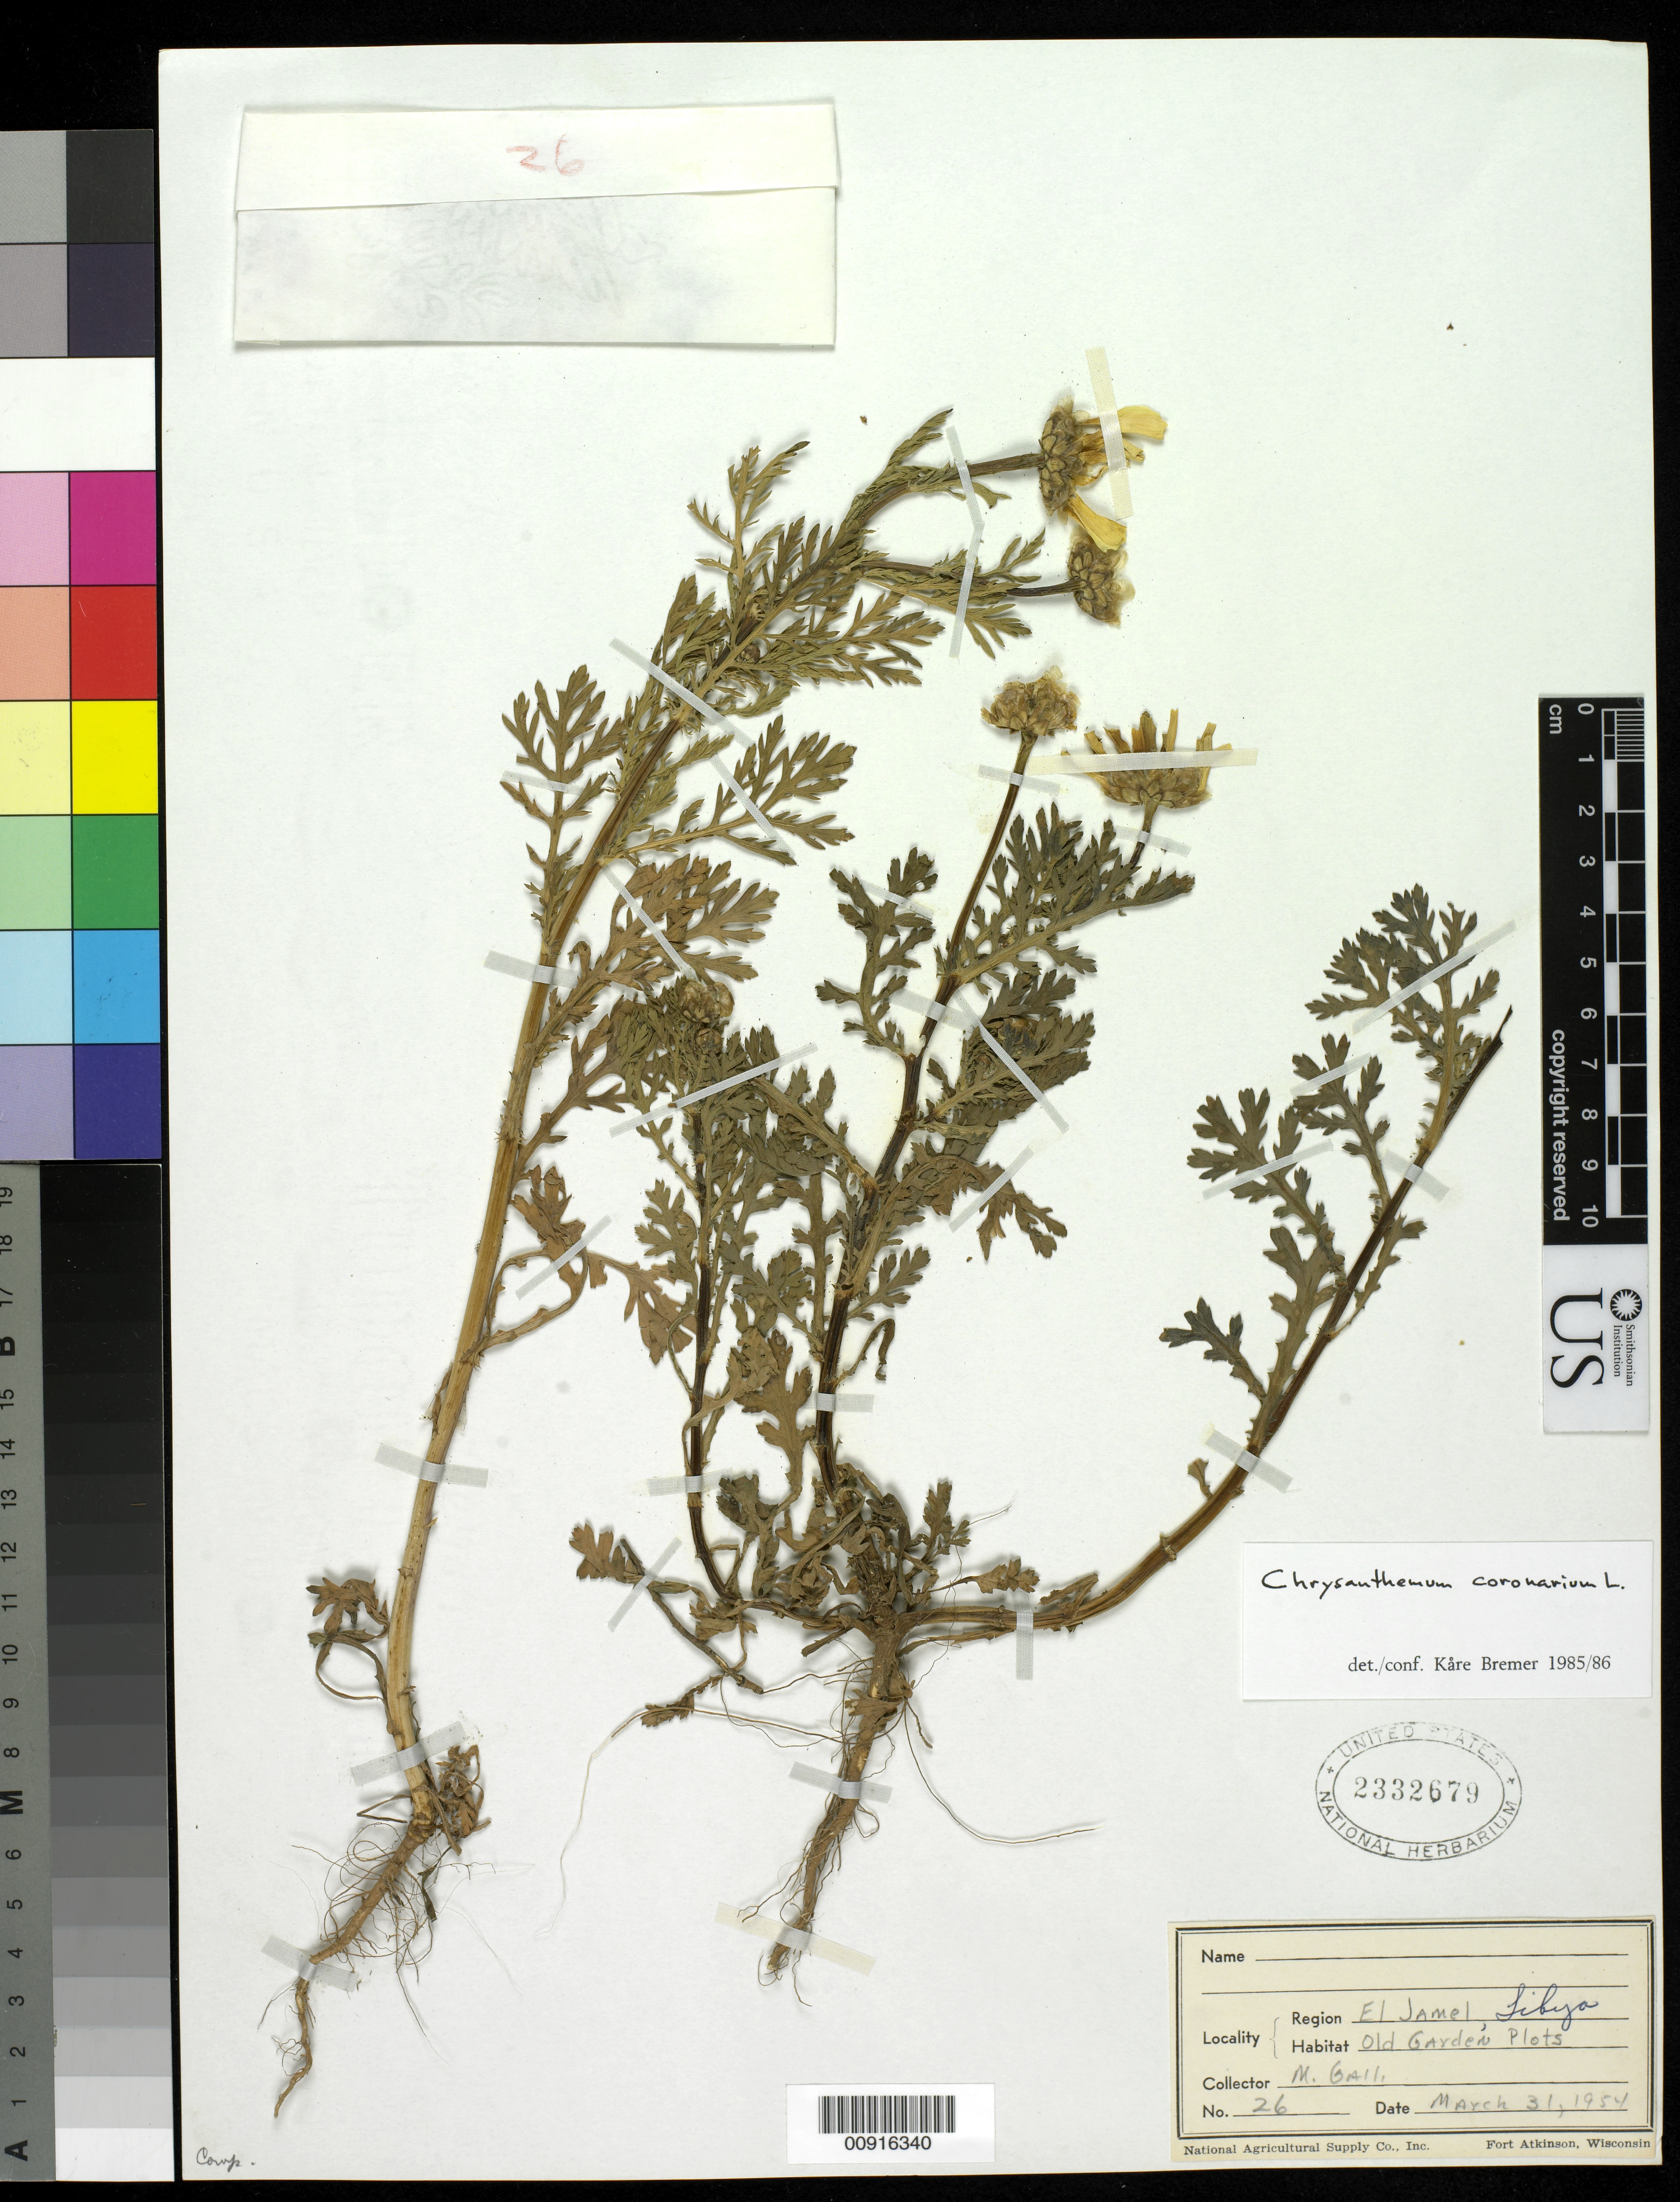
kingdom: Plantae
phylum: Tracheophyta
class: Magnoliopsida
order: Asterales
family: Asteraceae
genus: Chrysanthemum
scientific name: Chrysanthemum coronarium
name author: L.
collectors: M. Gall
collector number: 26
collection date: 1954-03-31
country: Libya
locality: El Jamel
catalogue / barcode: US 2332679